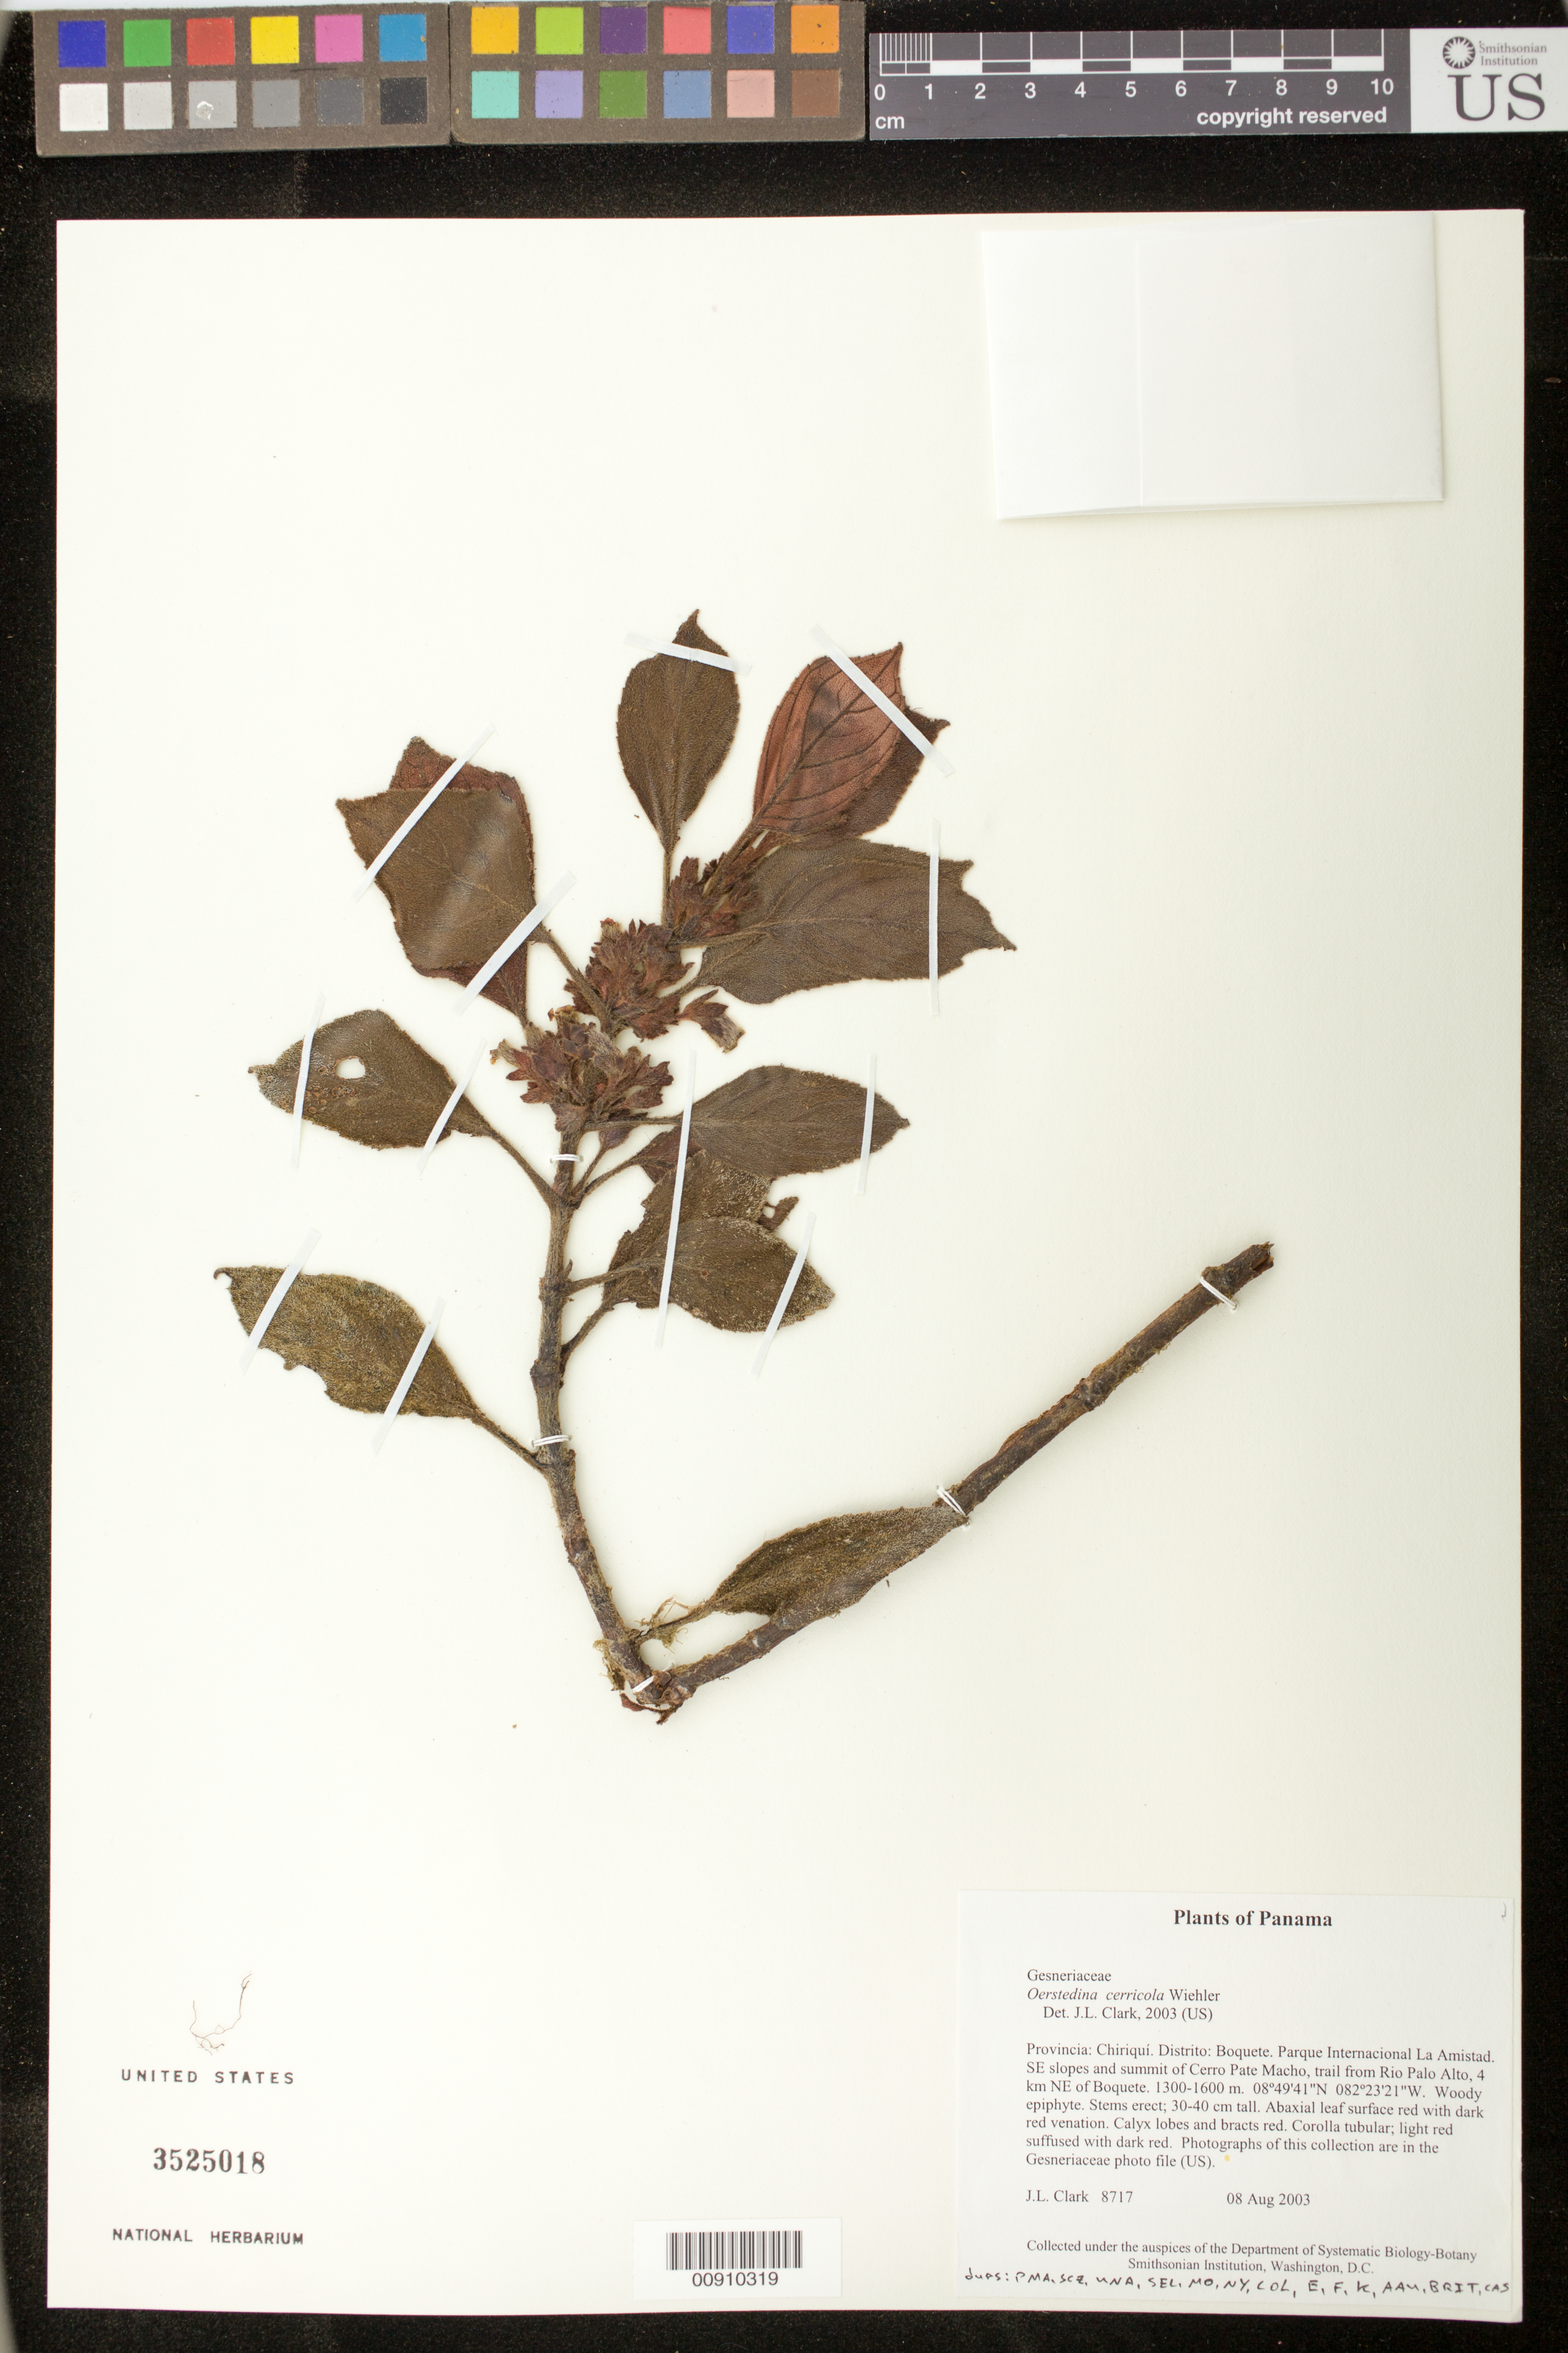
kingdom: Plantae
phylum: Tracheophyta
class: Magnoliopsida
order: Lamiales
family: Gesneriaceae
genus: Oerstedina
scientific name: Oerstedina cerricola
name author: Wiehler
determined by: Clark, J. L., (SEL), The Marie Selby Botanical Garden (UNITED STATES)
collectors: J. L. Clark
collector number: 8717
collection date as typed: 08 Aug 2003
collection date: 2003-08-08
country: Panama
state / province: Chiriquí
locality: Boquete. Parque Internacional La Amistad. SE slopes and summit of Cerro Pate Macho, trail from Rio Palo Alto, 4 km NE of Boquete.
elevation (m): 1300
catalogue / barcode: US 3525018